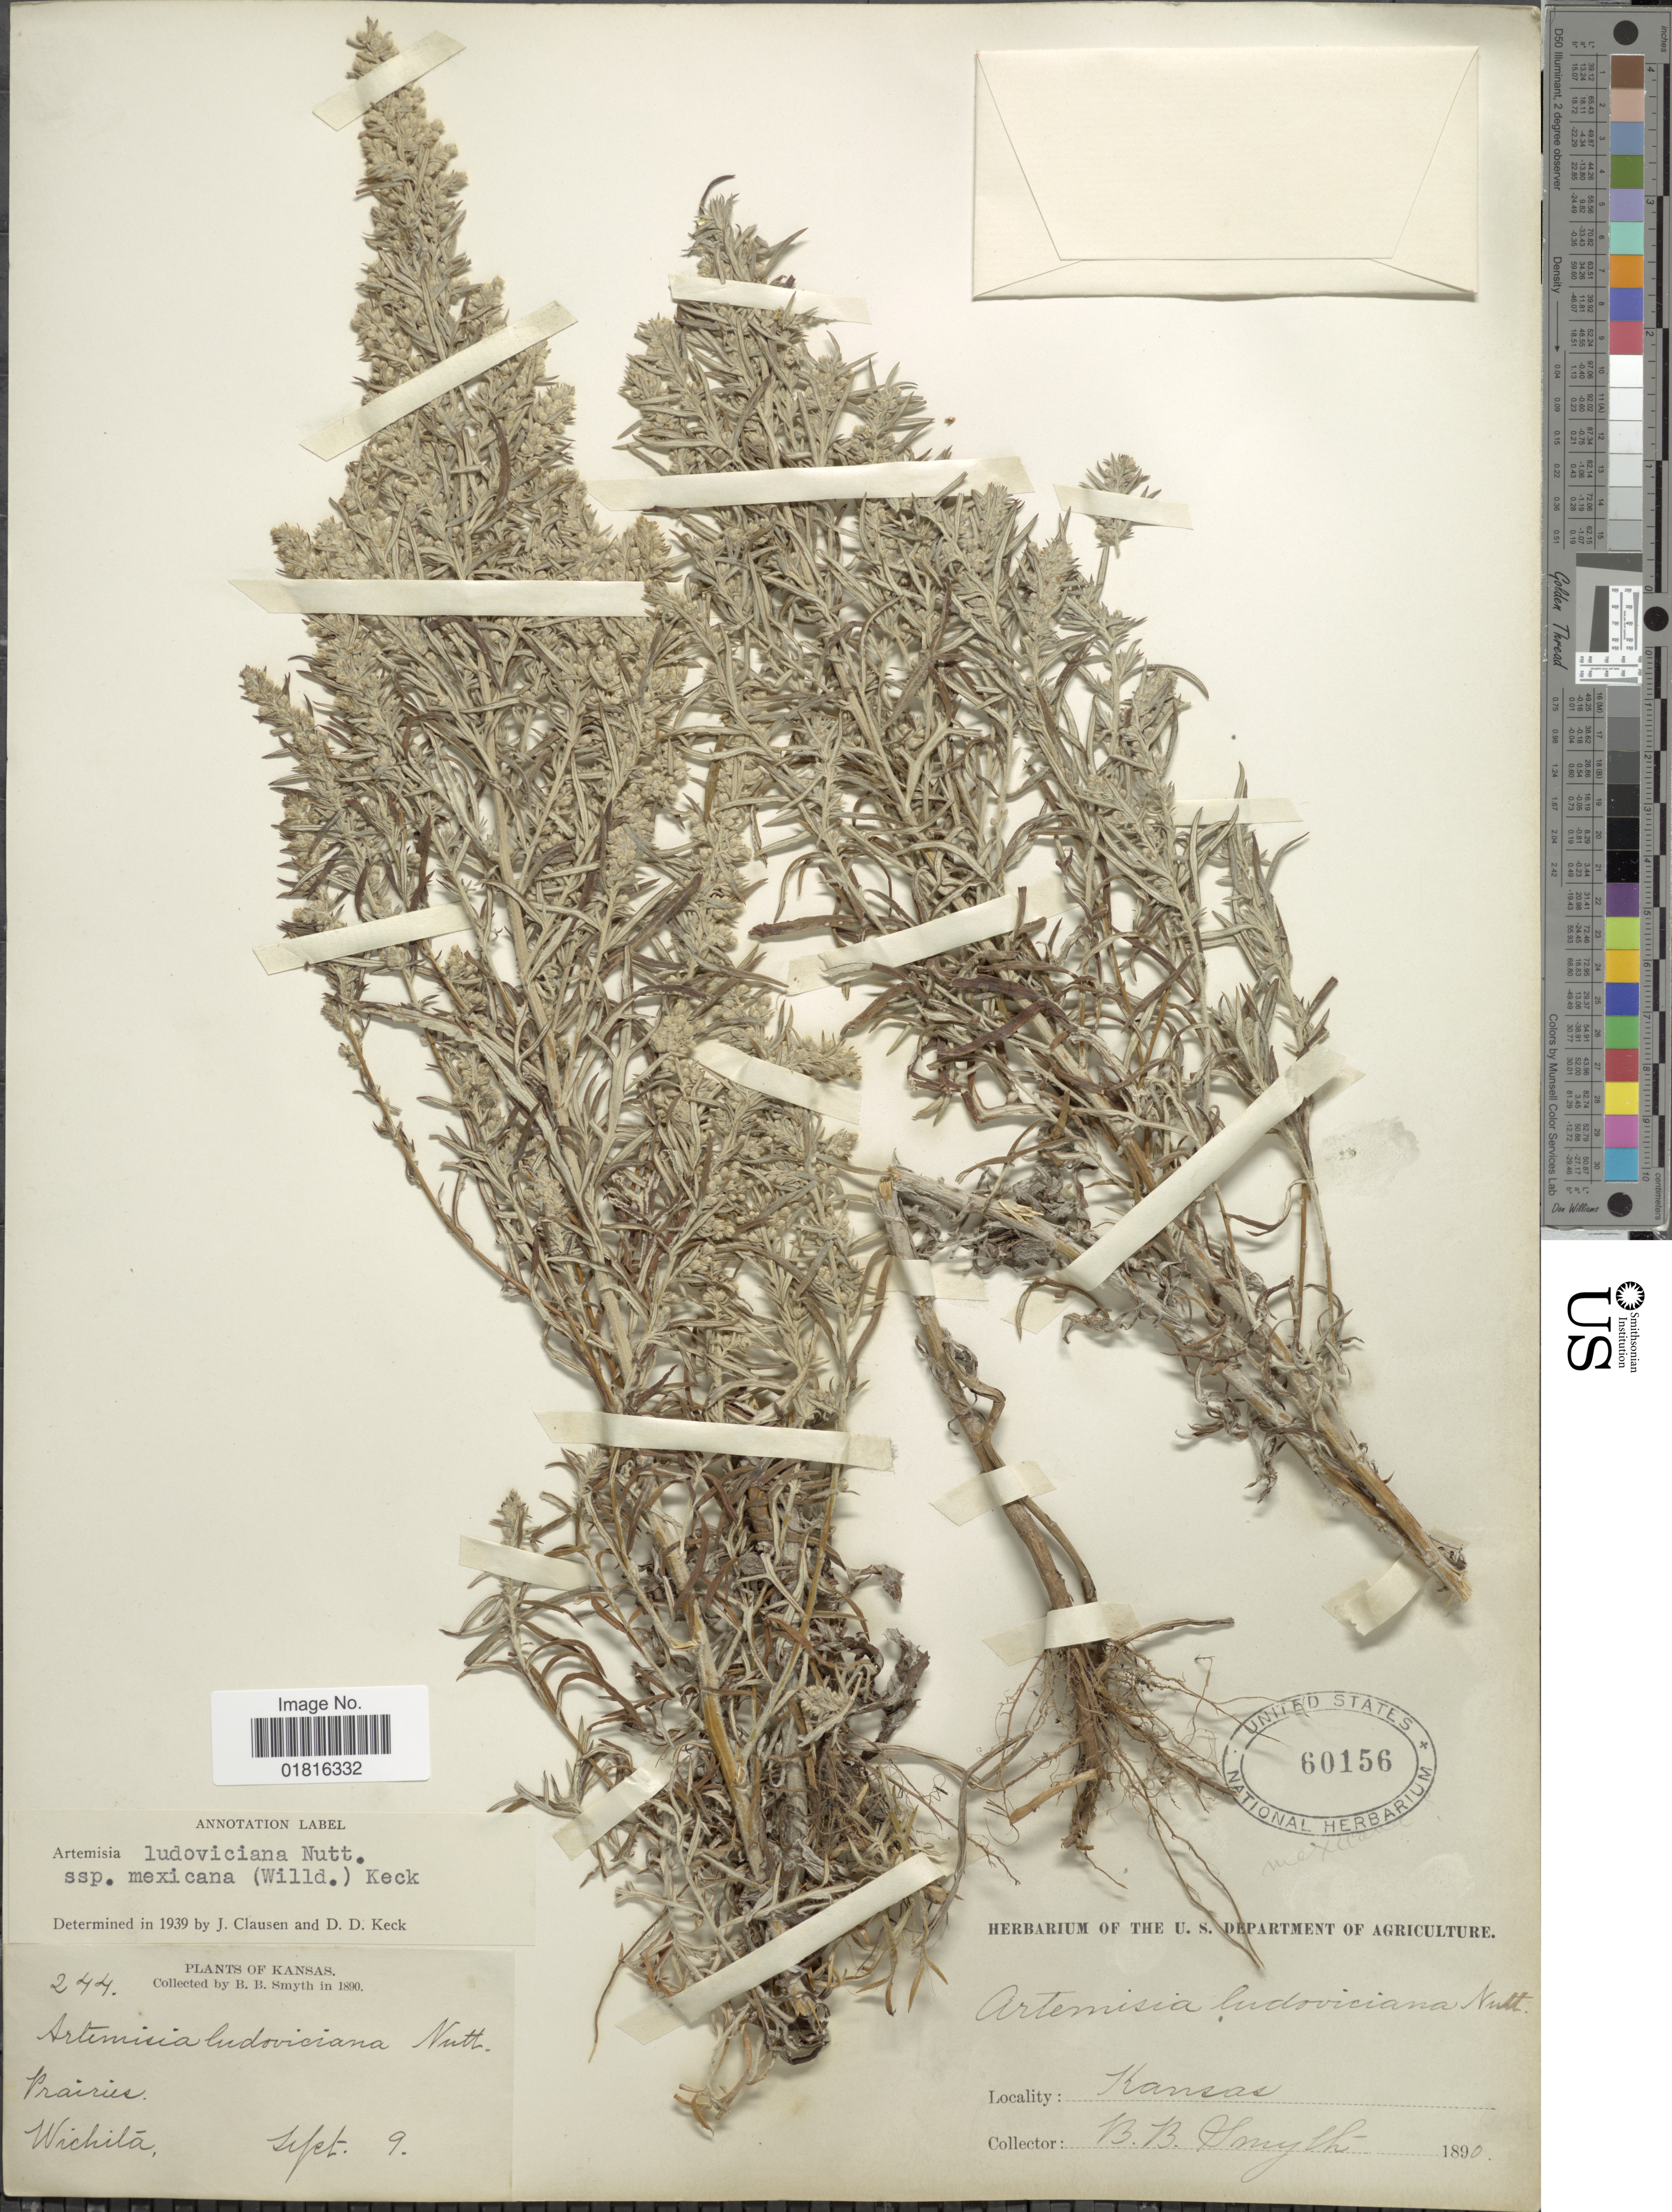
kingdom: Plantae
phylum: Tracheophyta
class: Magnoliopsida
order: Asterales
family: Asteraceae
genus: Artemisia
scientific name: Artemisia ludoviciana subsp. mexicana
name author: (Willd. ex Spreng.) D.D. Keck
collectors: B. Smyth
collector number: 244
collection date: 1890-09-09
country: United States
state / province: Kansas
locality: Prairies, Wichita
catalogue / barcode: US 60156